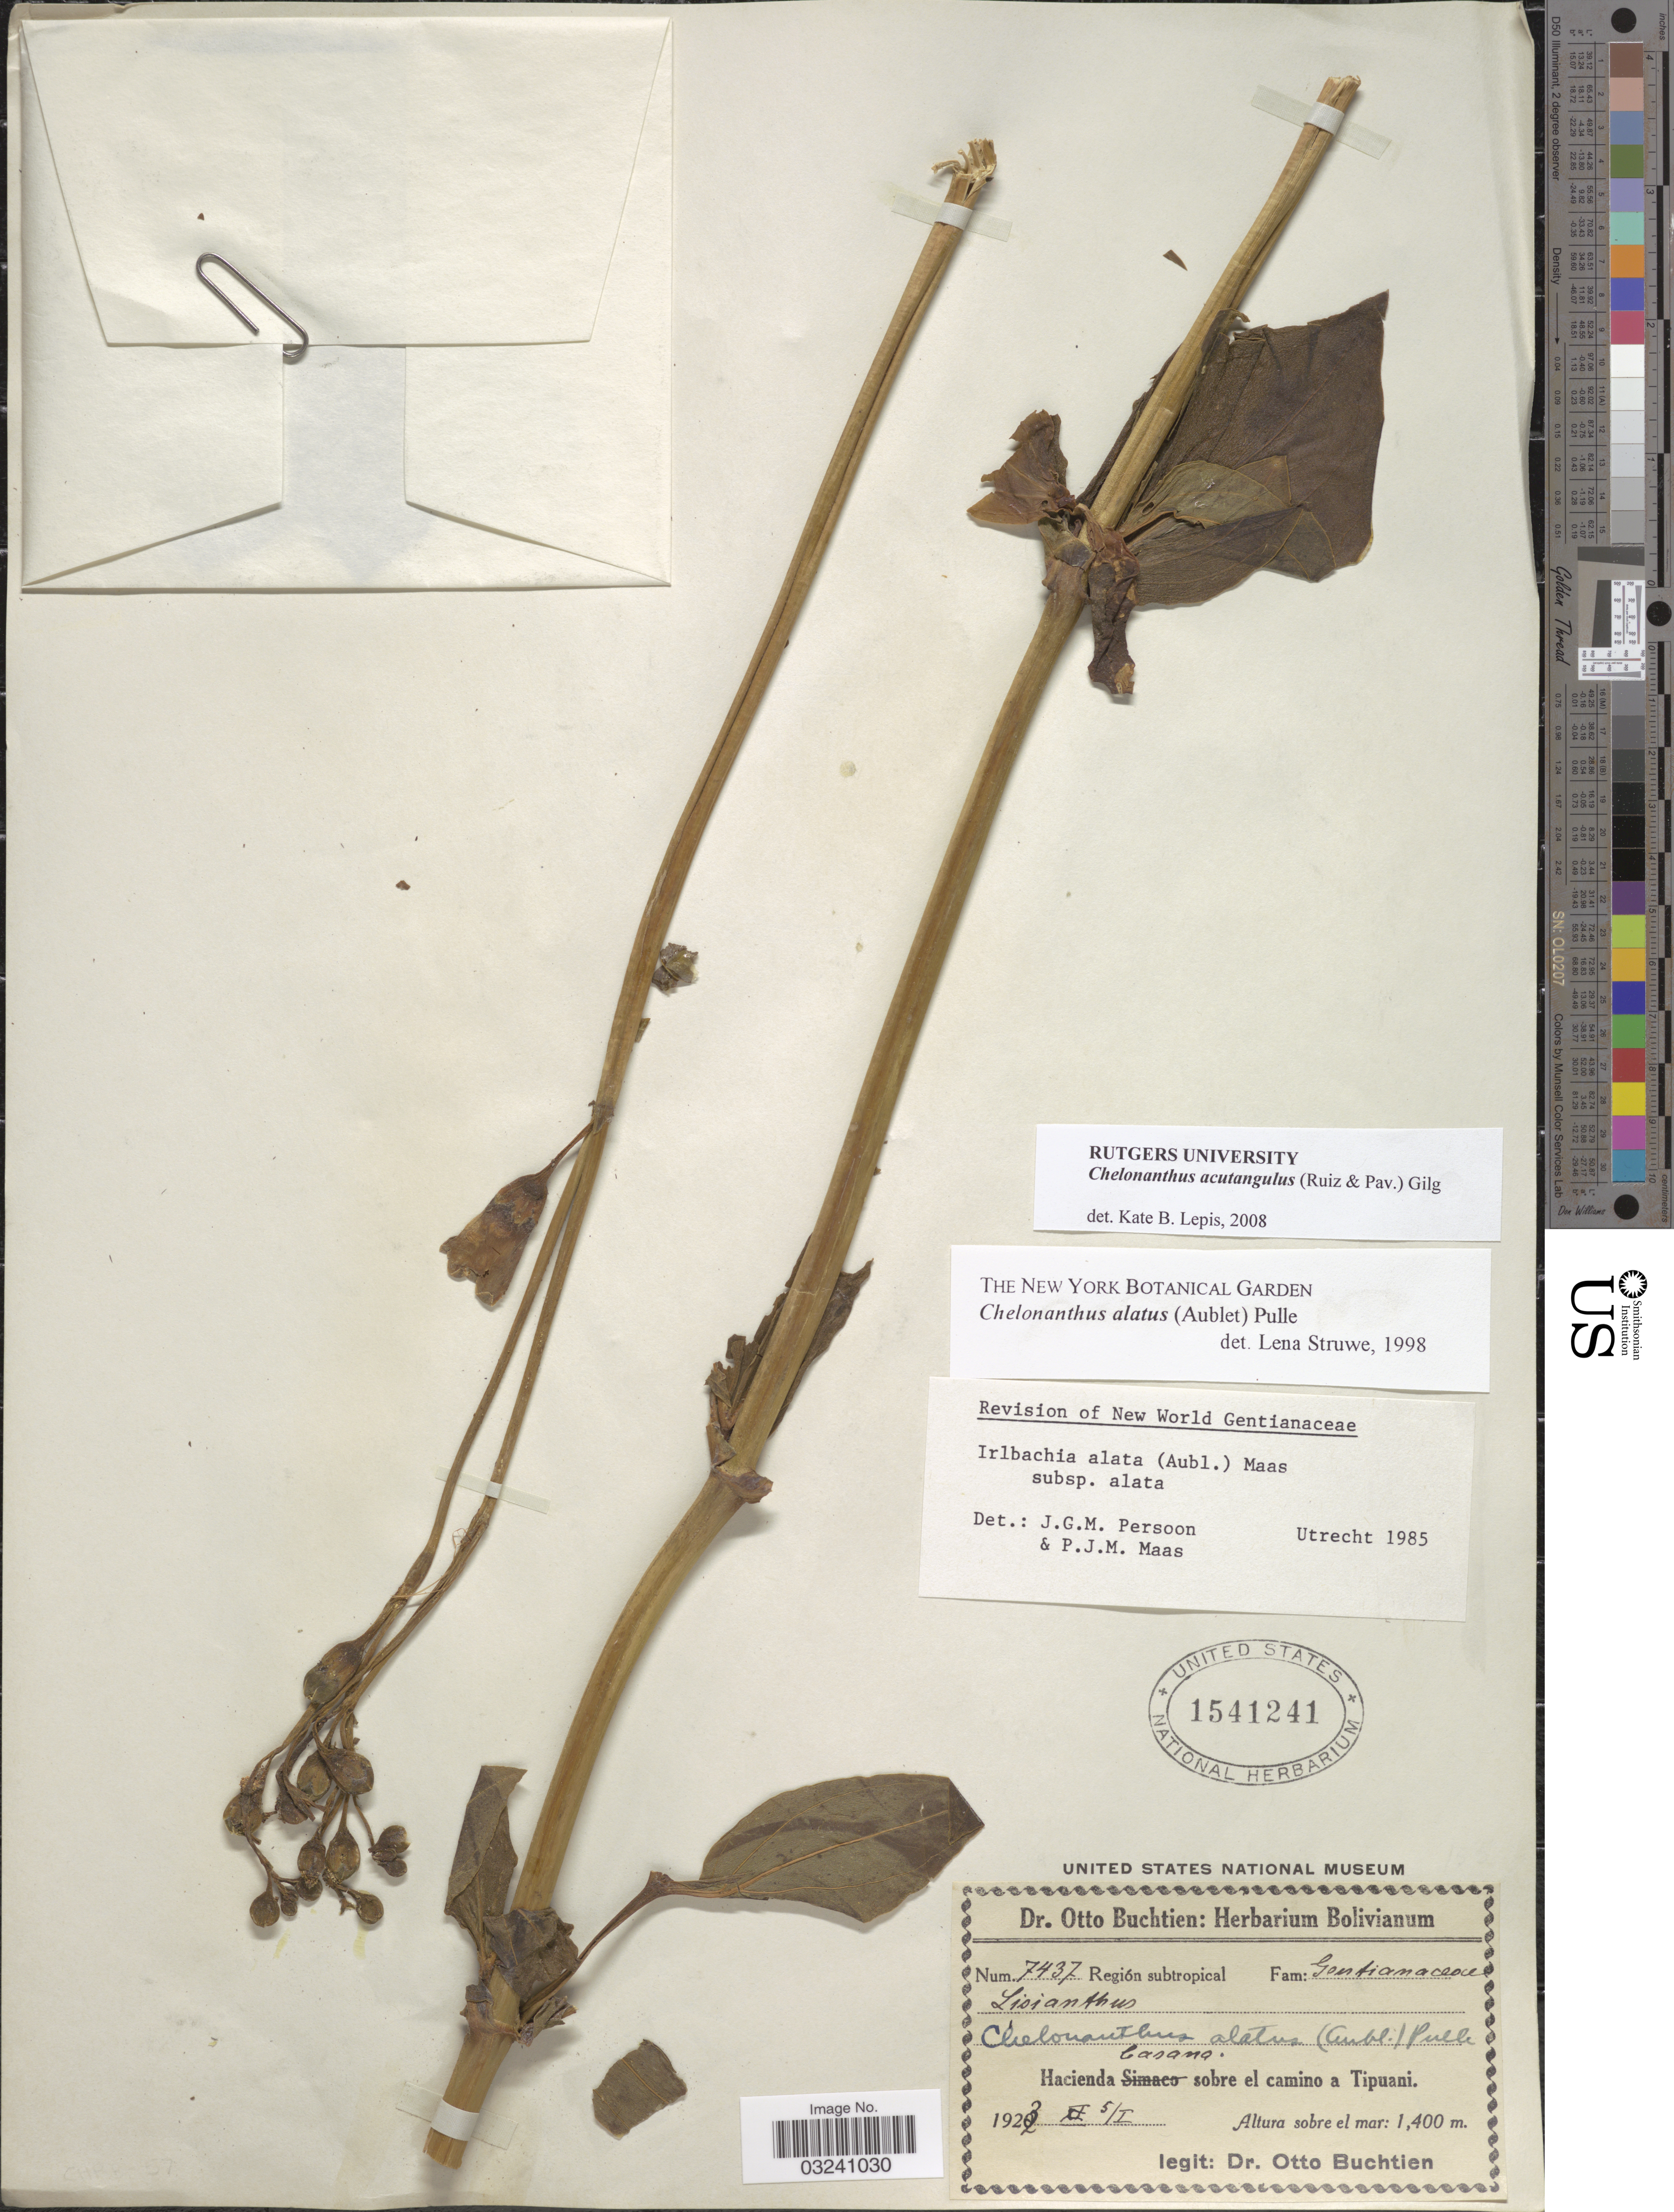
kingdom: Plantae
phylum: Tracheophyta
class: Magnoliopsida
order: Gentianales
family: Gentianaceae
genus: Chelonanthus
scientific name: Chelonanthus acutangulus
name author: (Ruiz & Pav.) Gilg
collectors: O. Buchtien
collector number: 7437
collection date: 1923-01-05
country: Bolivia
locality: Hacienda Casana sobre el camino a Tipuani.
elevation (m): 1400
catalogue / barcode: US 1541241